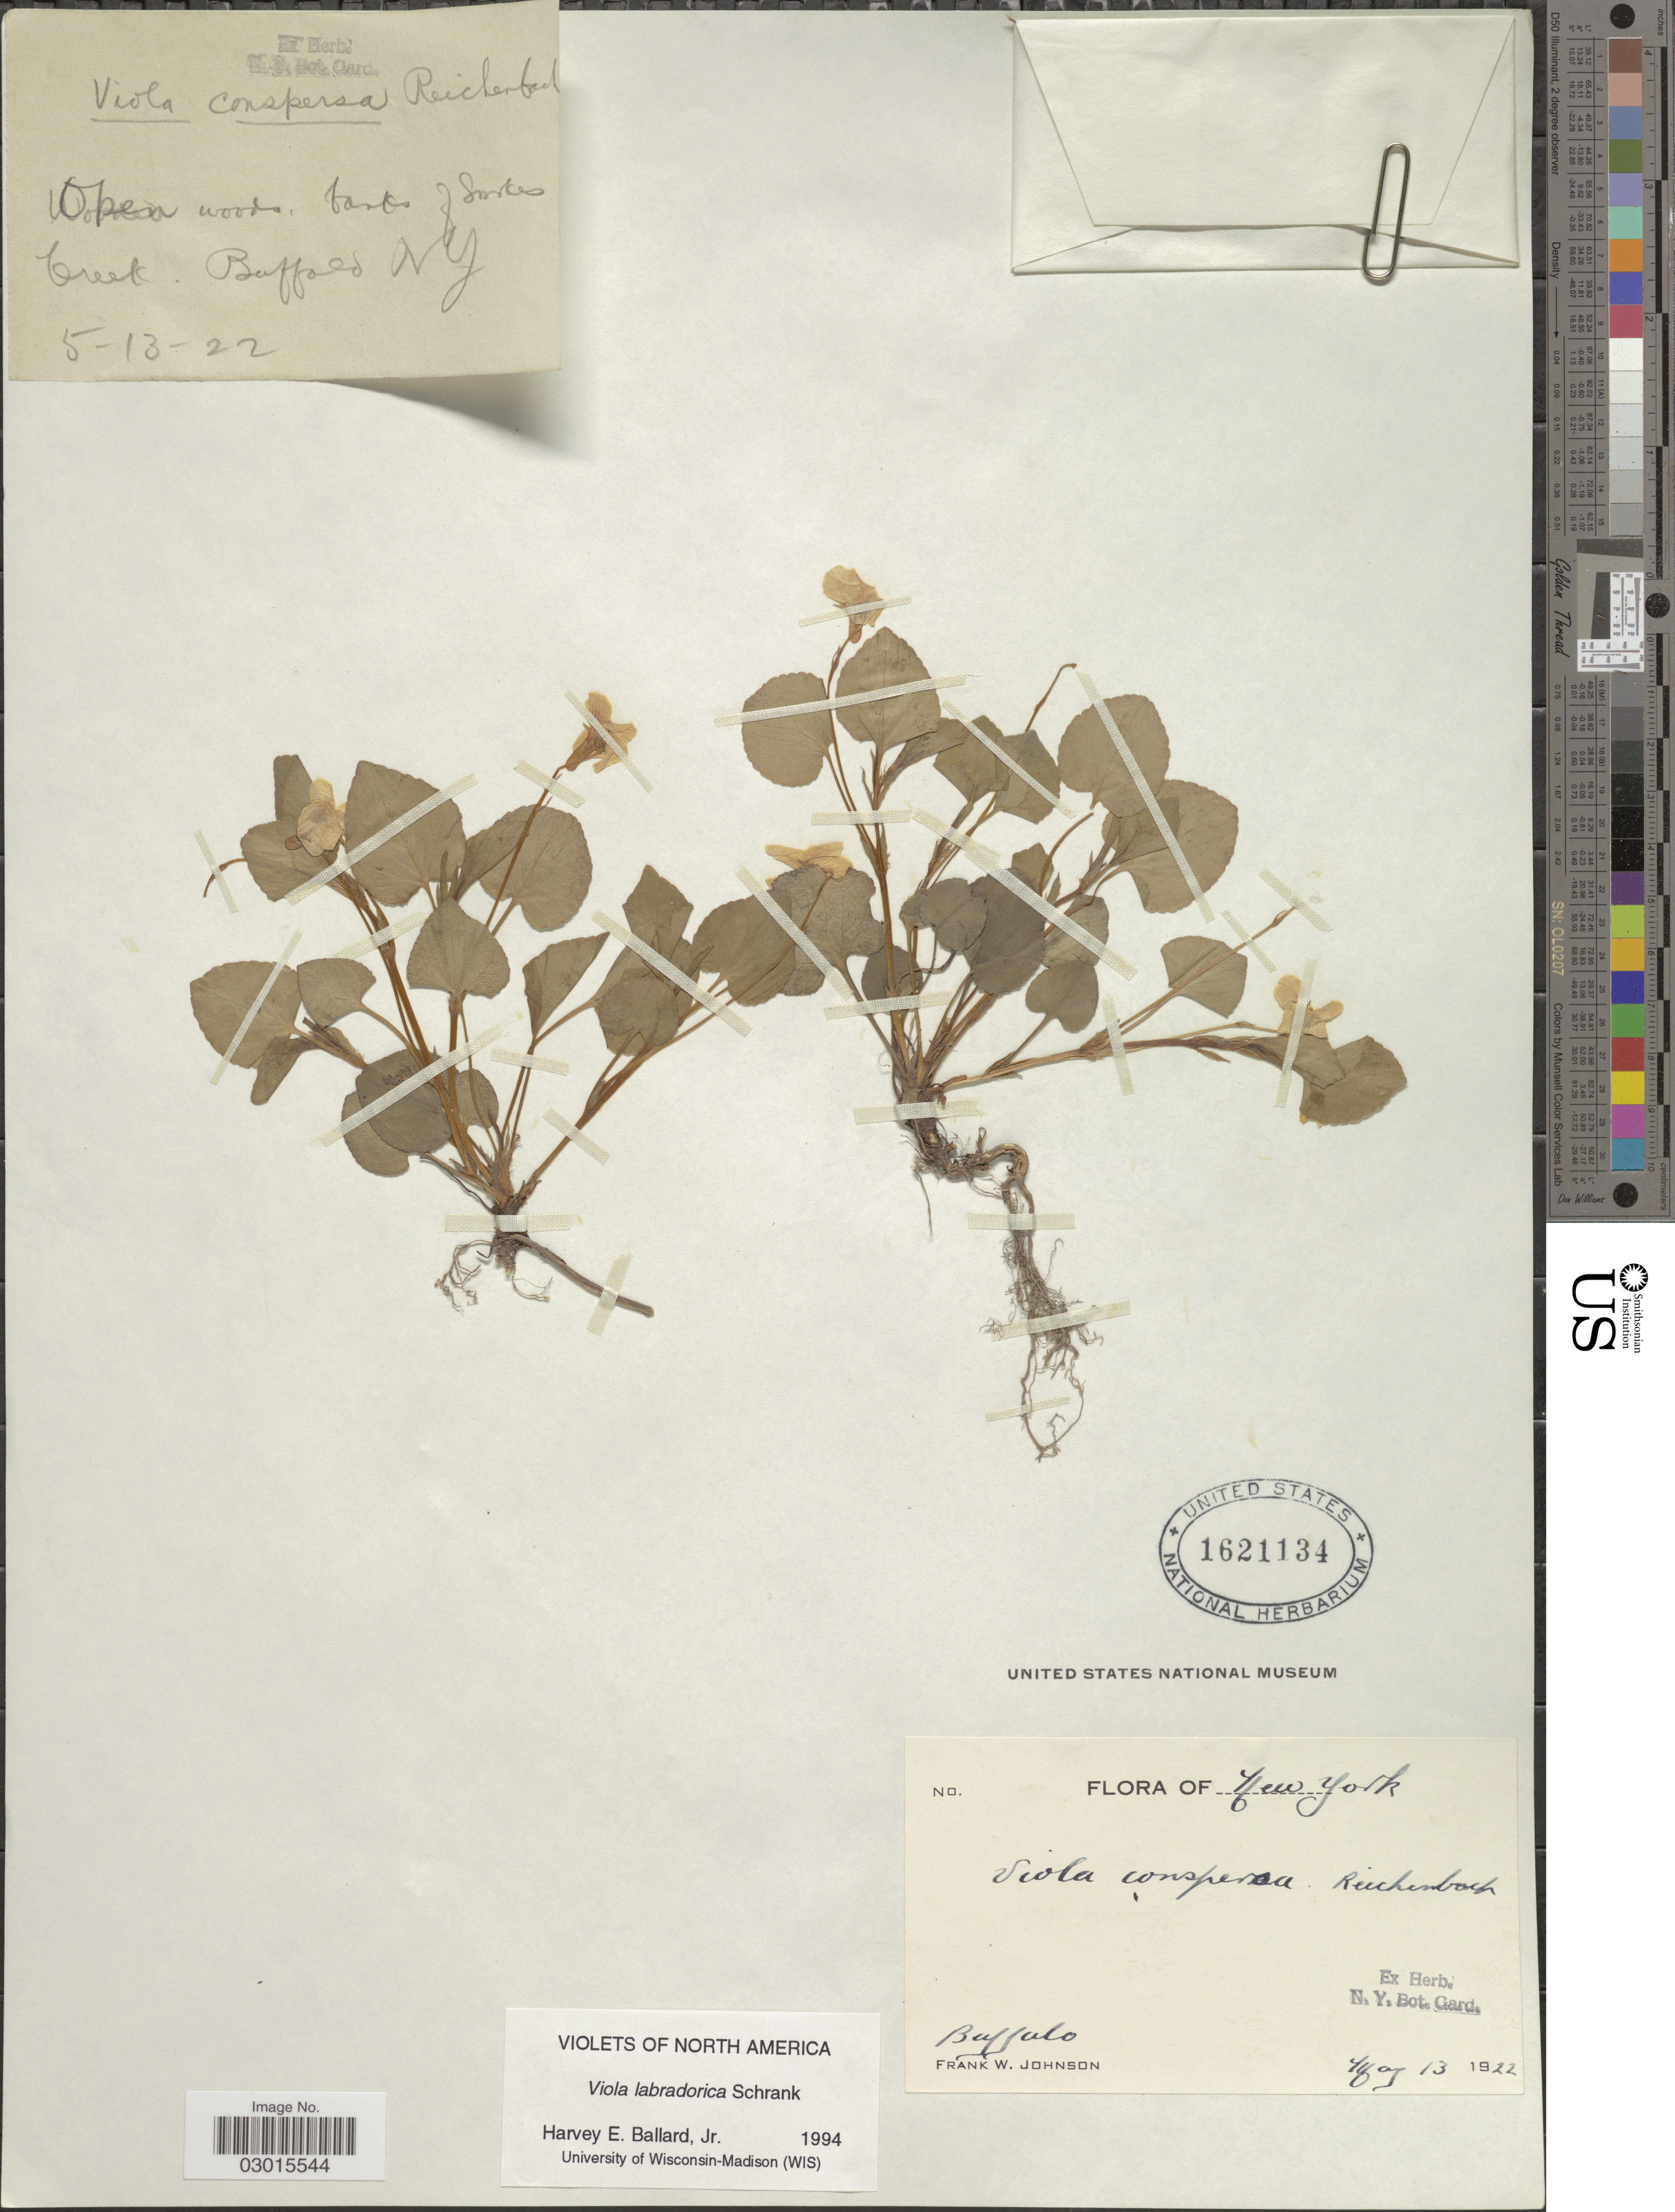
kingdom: Plantae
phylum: Tracheophyta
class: Magnoliopsida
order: Malpighiales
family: Violaceae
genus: Viola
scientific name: Viola labradorica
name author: Schrank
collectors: F. W. Johnson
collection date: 1922-05-13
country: United States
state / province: New York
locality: Buffalo. Banks of Smokes Creek. NY.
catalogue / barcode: US 1621134